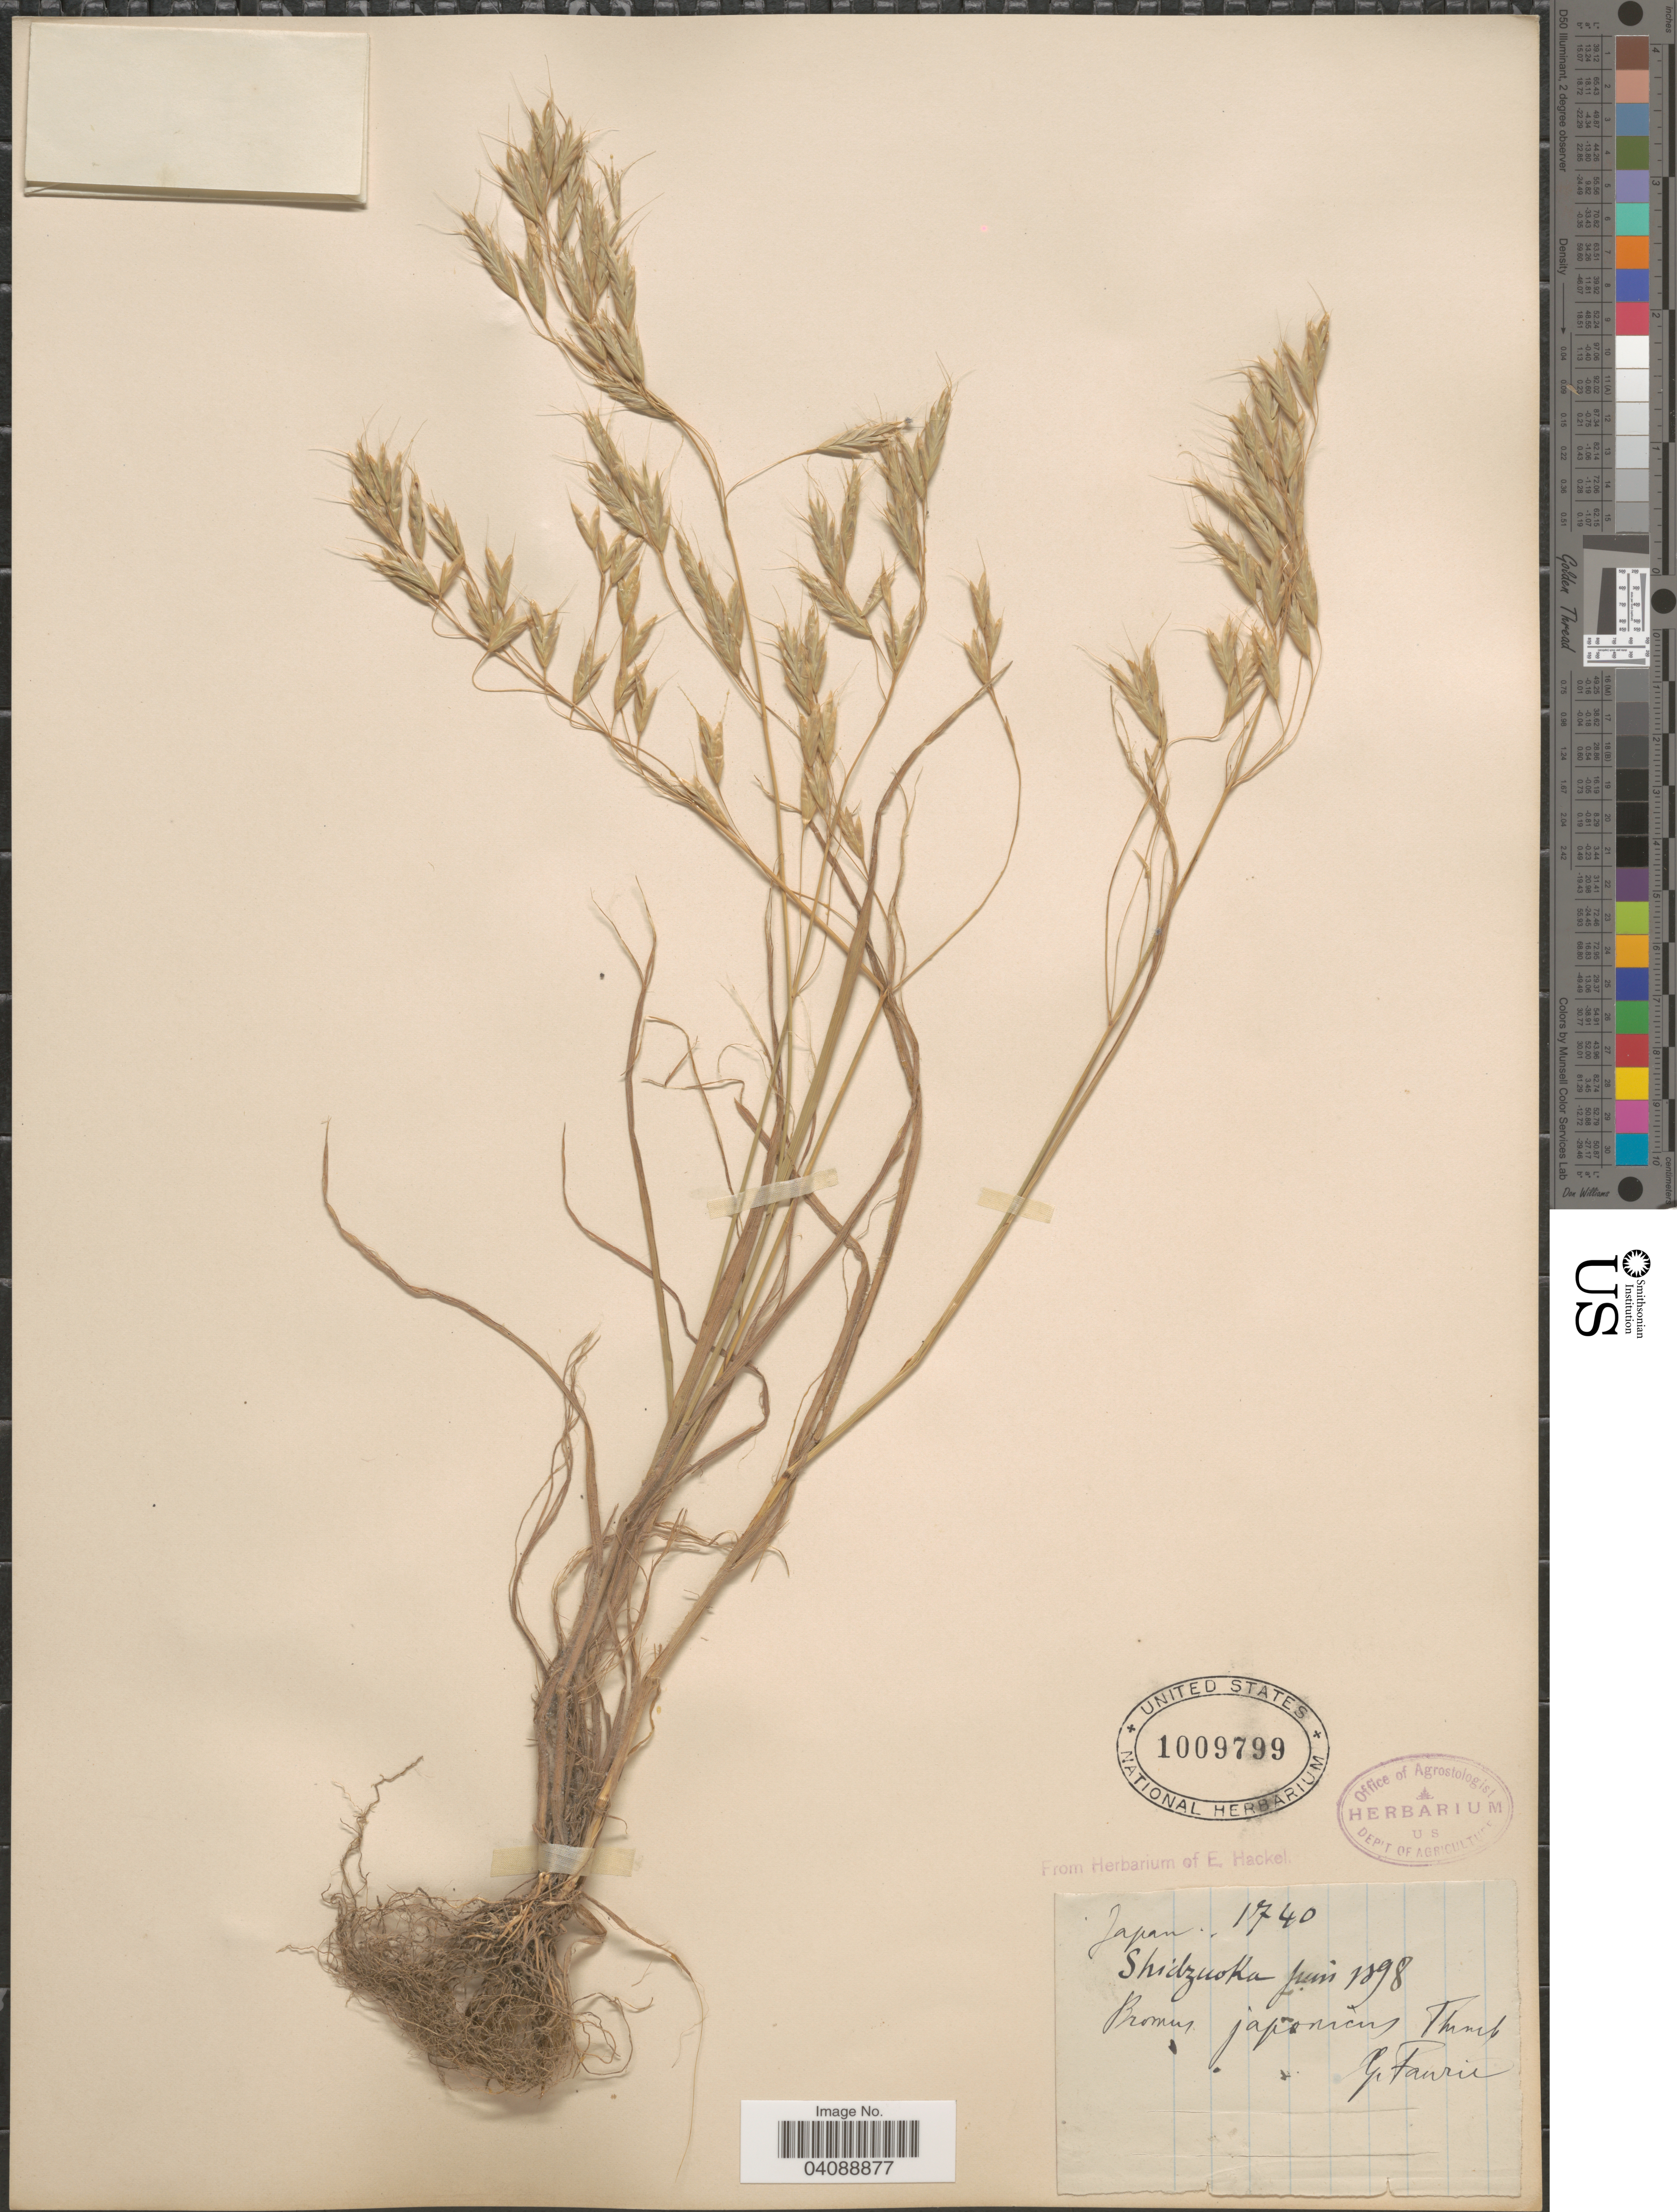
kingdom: Plantae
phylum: Tracheophyta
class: Liliopsida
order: Poales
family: Poaceae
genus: Bromus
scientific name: Bromus japonicus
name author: Houtt.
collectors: G. Faurie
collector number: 1740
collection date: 1898-06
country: Japan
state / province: Sizuoka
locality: Shidzuoka.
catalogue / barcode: US 1009799